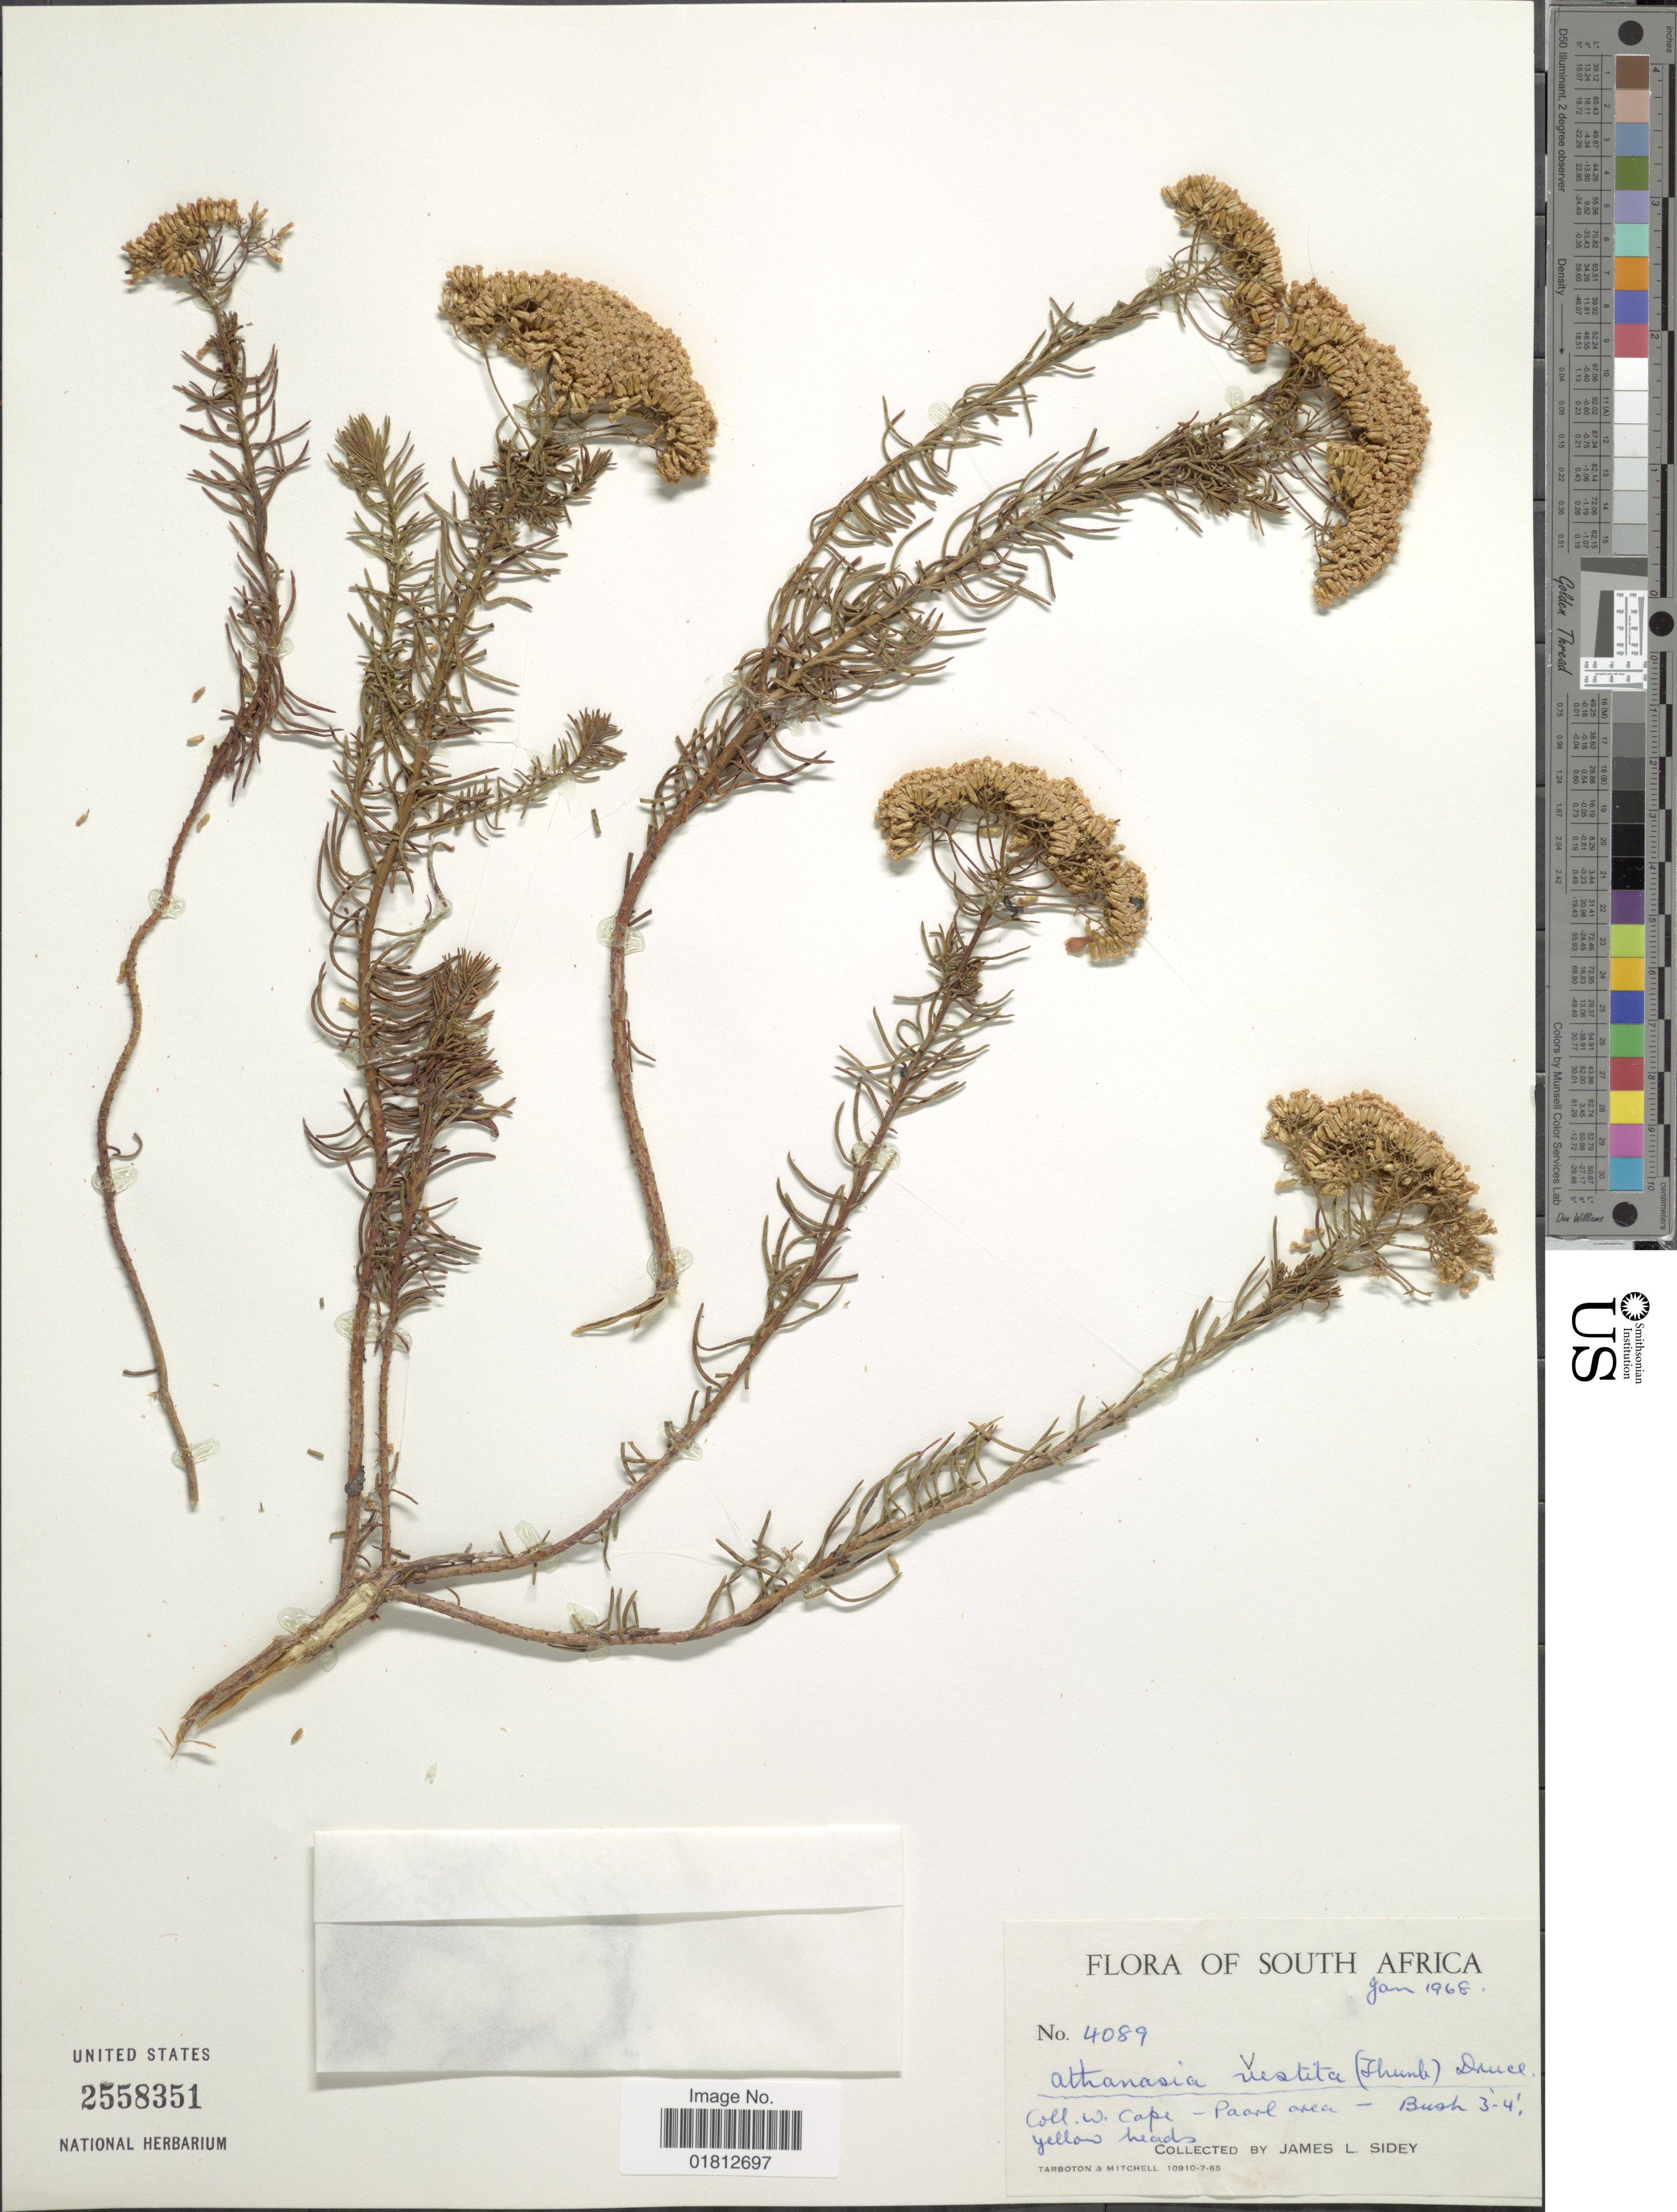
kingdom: Plantae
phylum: Tracheophyta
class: Magnoliopsida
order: Asterales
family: Asteraceae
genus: Athanasia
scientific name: Athanasia vestita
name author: (Thunb.) Druce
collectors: J. L. Sidey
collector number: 4089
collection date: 1968-01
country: South Africa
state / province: Western Cape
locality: W. Cape-Paarl area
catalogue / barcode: US 2558351